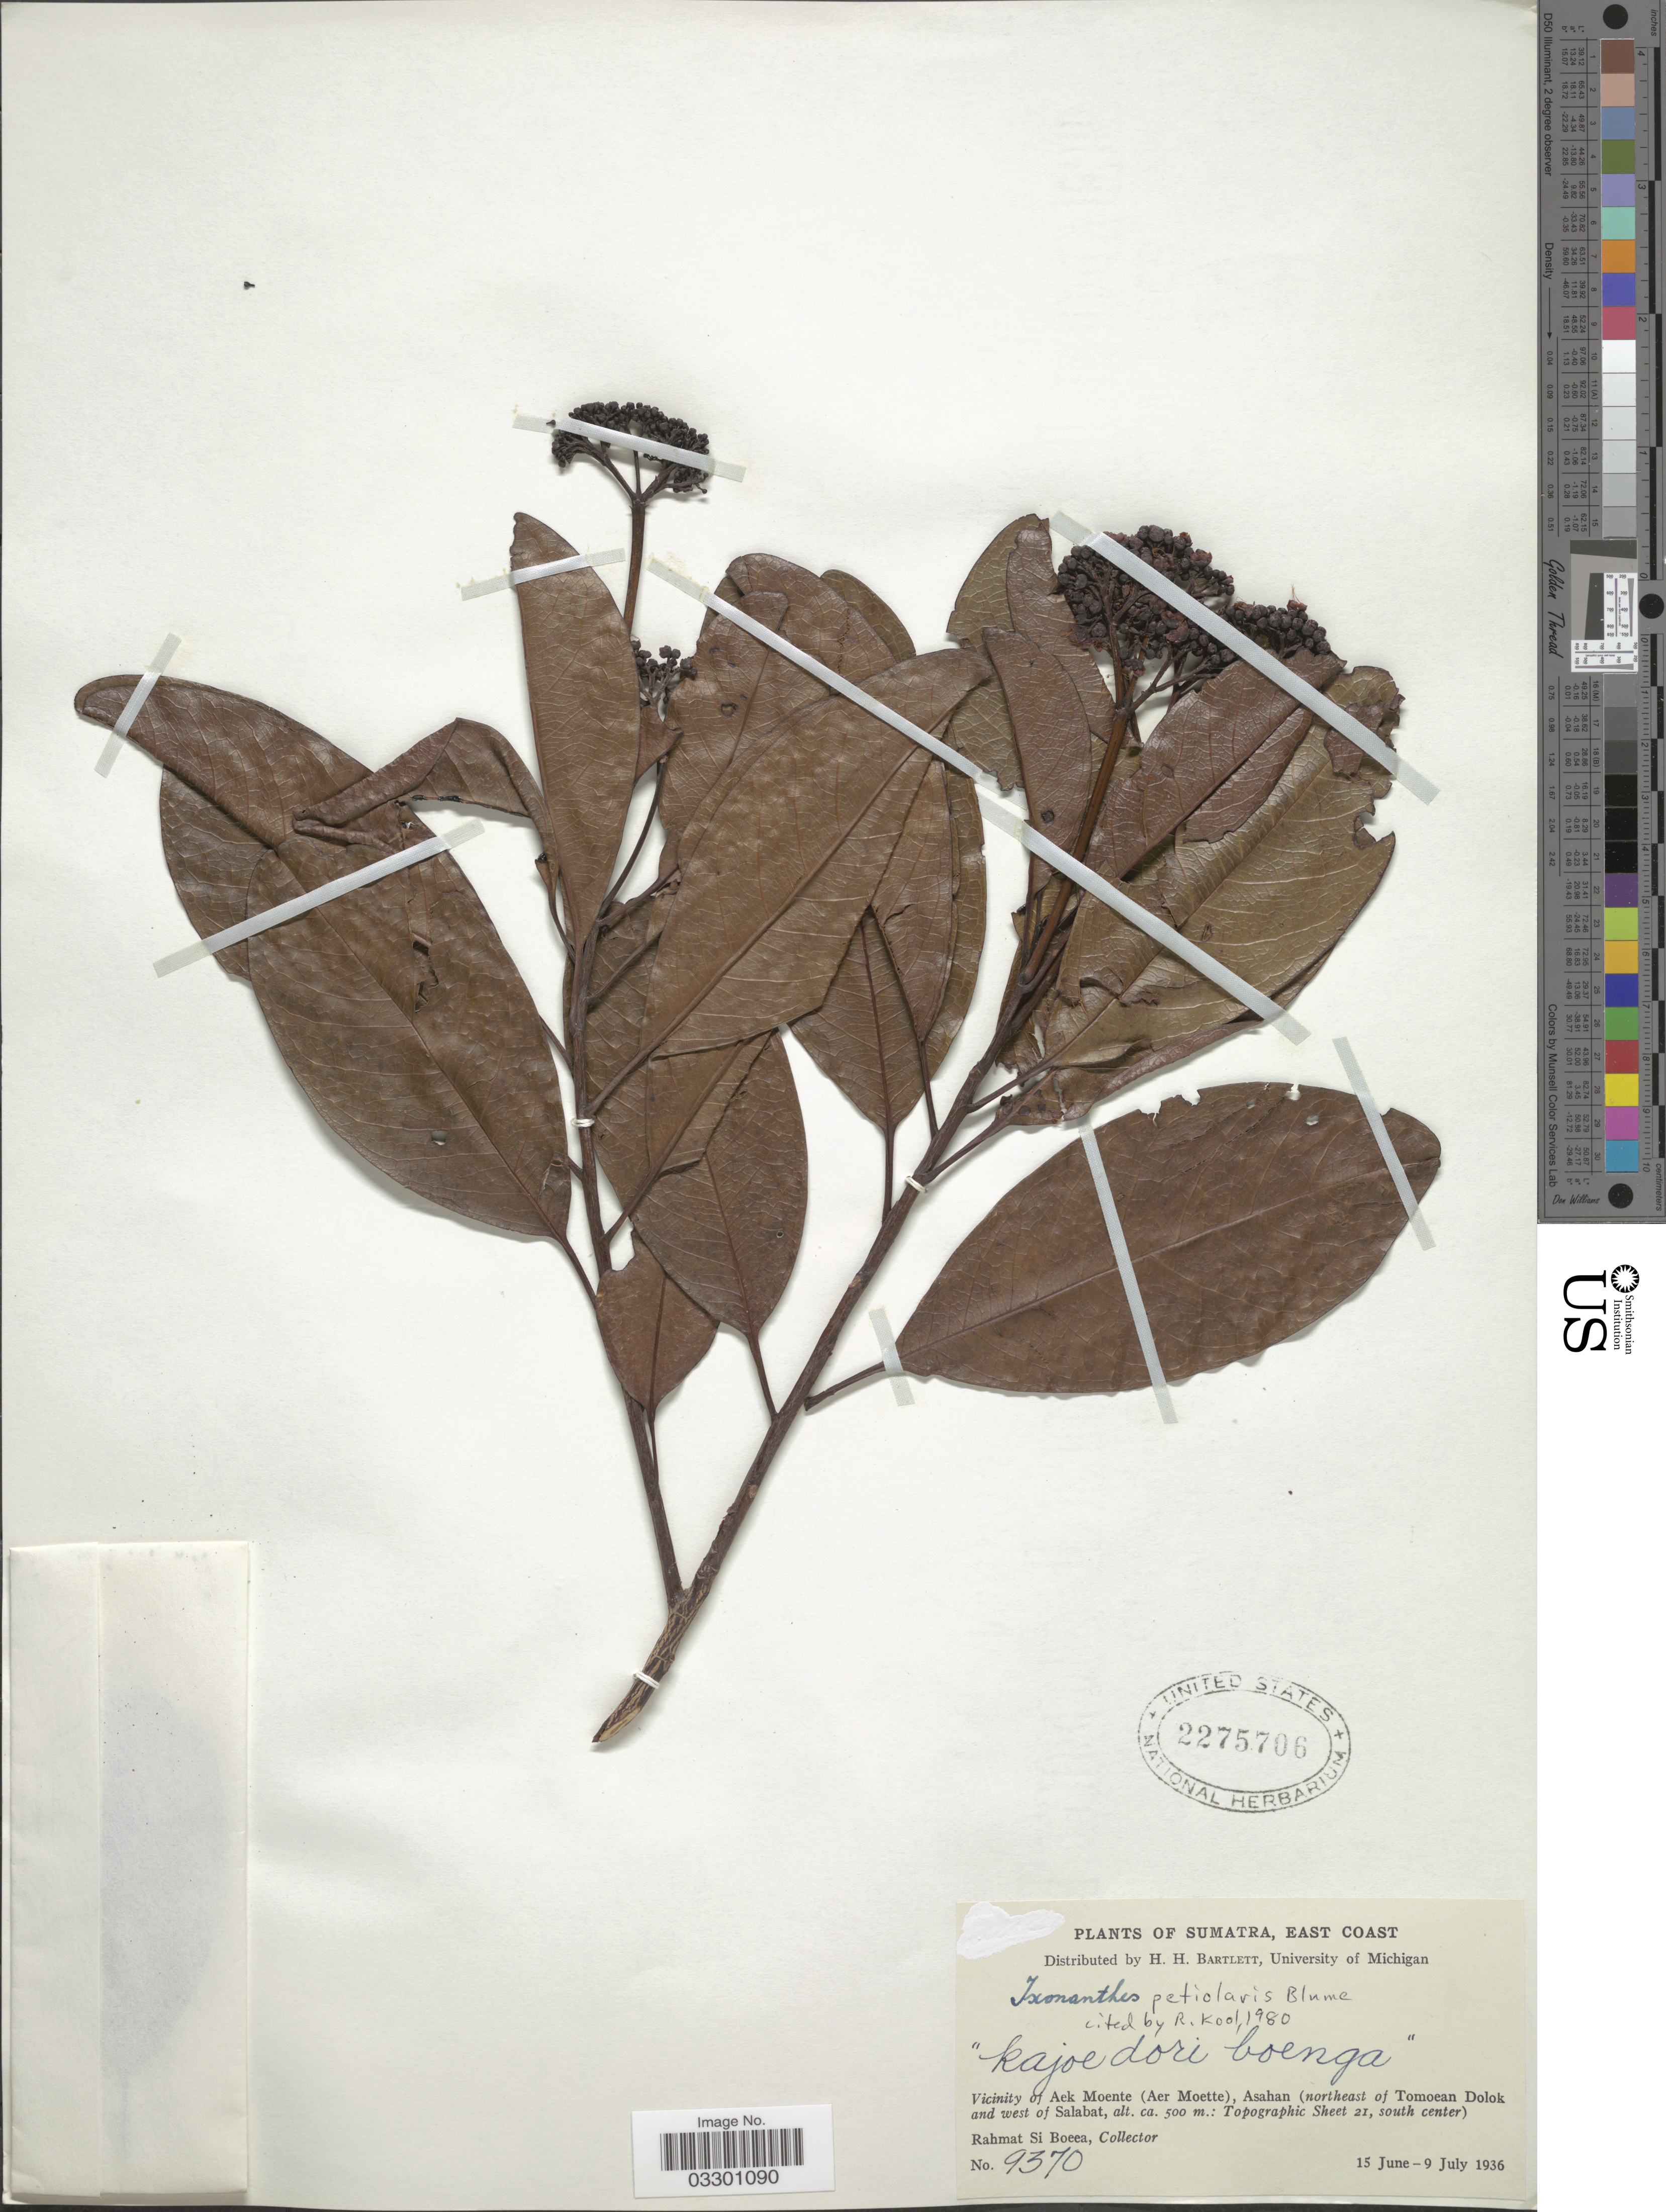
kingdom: Plantae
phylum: Tracheophyta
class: Magnoliopsida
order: Malpighiales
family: Ixonanthaceae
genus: Ixonanthes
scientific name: Ixonanthes petiolaris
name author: Blume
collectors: Rahmat Si Boeea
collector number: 9370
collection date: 1936-06-15/1936-07-09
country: Indonesia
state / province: Sumatra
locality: East Coast. Vicinity of Aek Moente (Aer Moette), Asahan (northeast of Tomoean Dolok and west of Salabat: Topographic Sheet 21, south center).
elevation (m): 500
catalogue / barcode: US 2275706